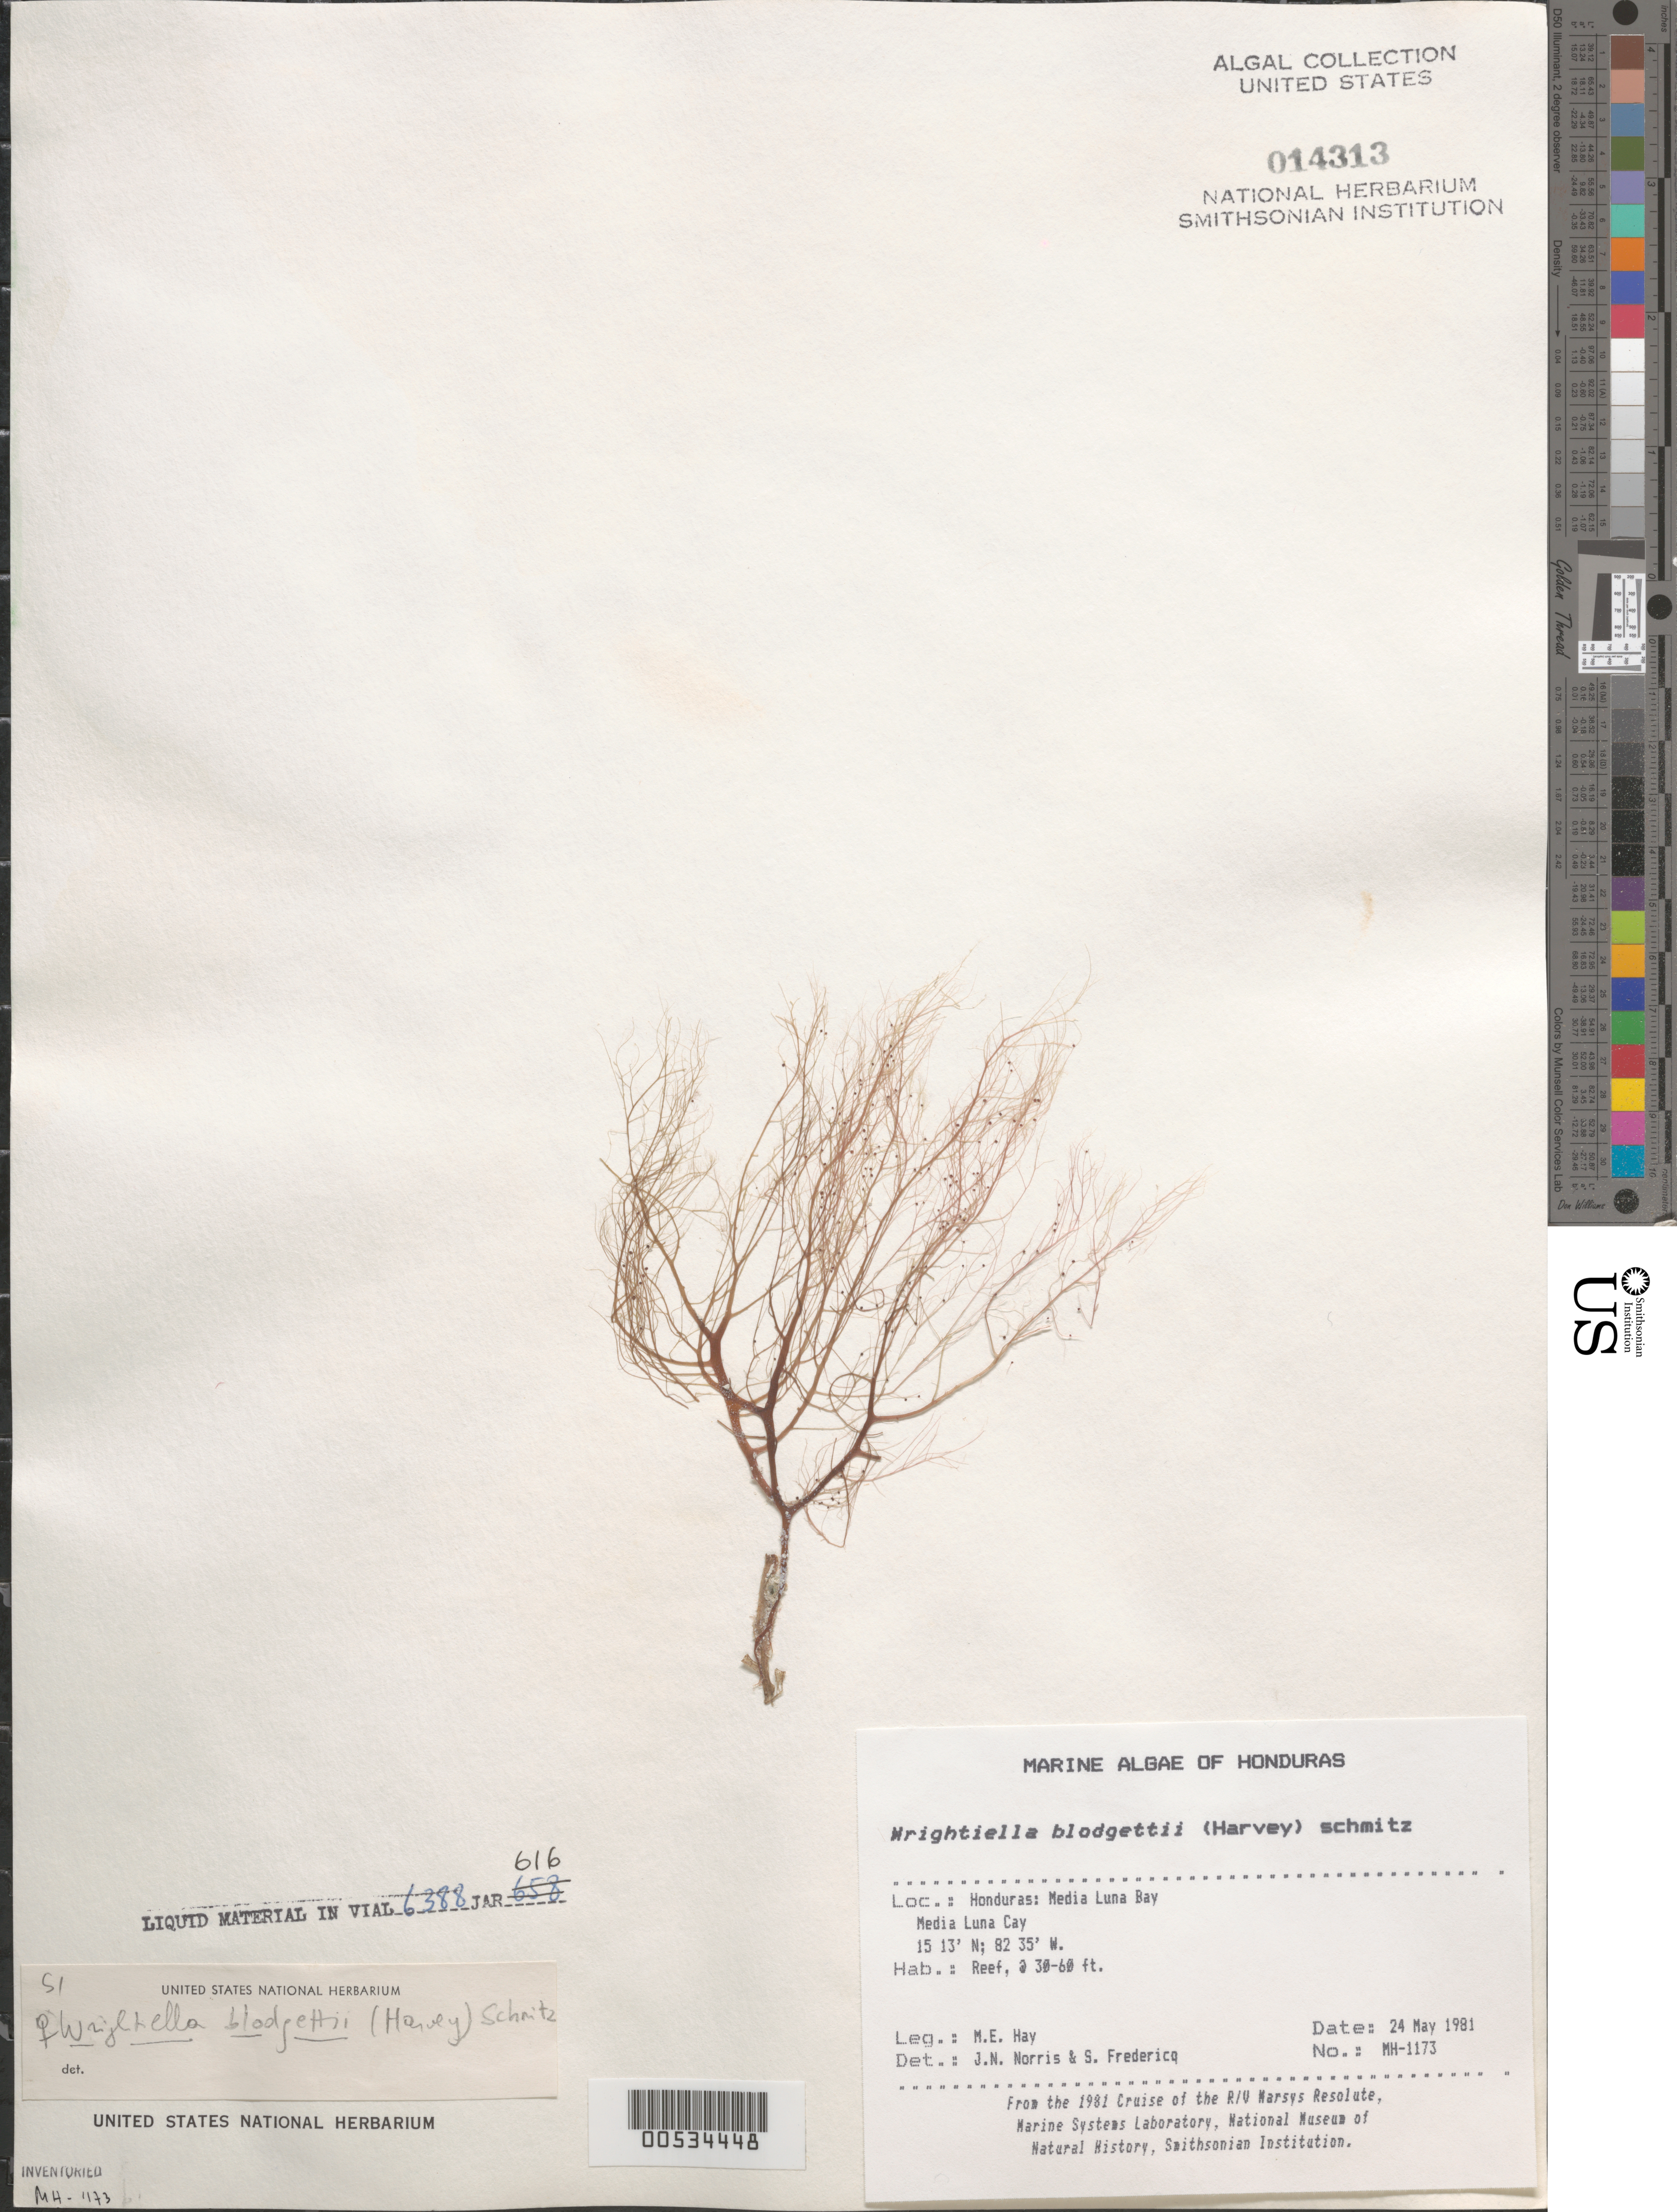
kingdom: Plantae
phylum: Rhodophyta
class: Florideophyceae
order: Ceramiales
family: Rhodomelaceae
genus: Wrightiella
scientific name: Wrightiella blodgettii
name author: (Harv.) F. Schmitz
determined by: Norris, J. N.; Fredericq, S.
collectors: M. E. Hay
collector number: MEH-1173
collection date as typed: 24 May 1981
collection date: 1981-05-24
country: Honduras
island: Media Luna Cay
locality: Media Luna Bay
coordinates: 15 13' N, 82 35' W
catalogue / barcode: US 14313